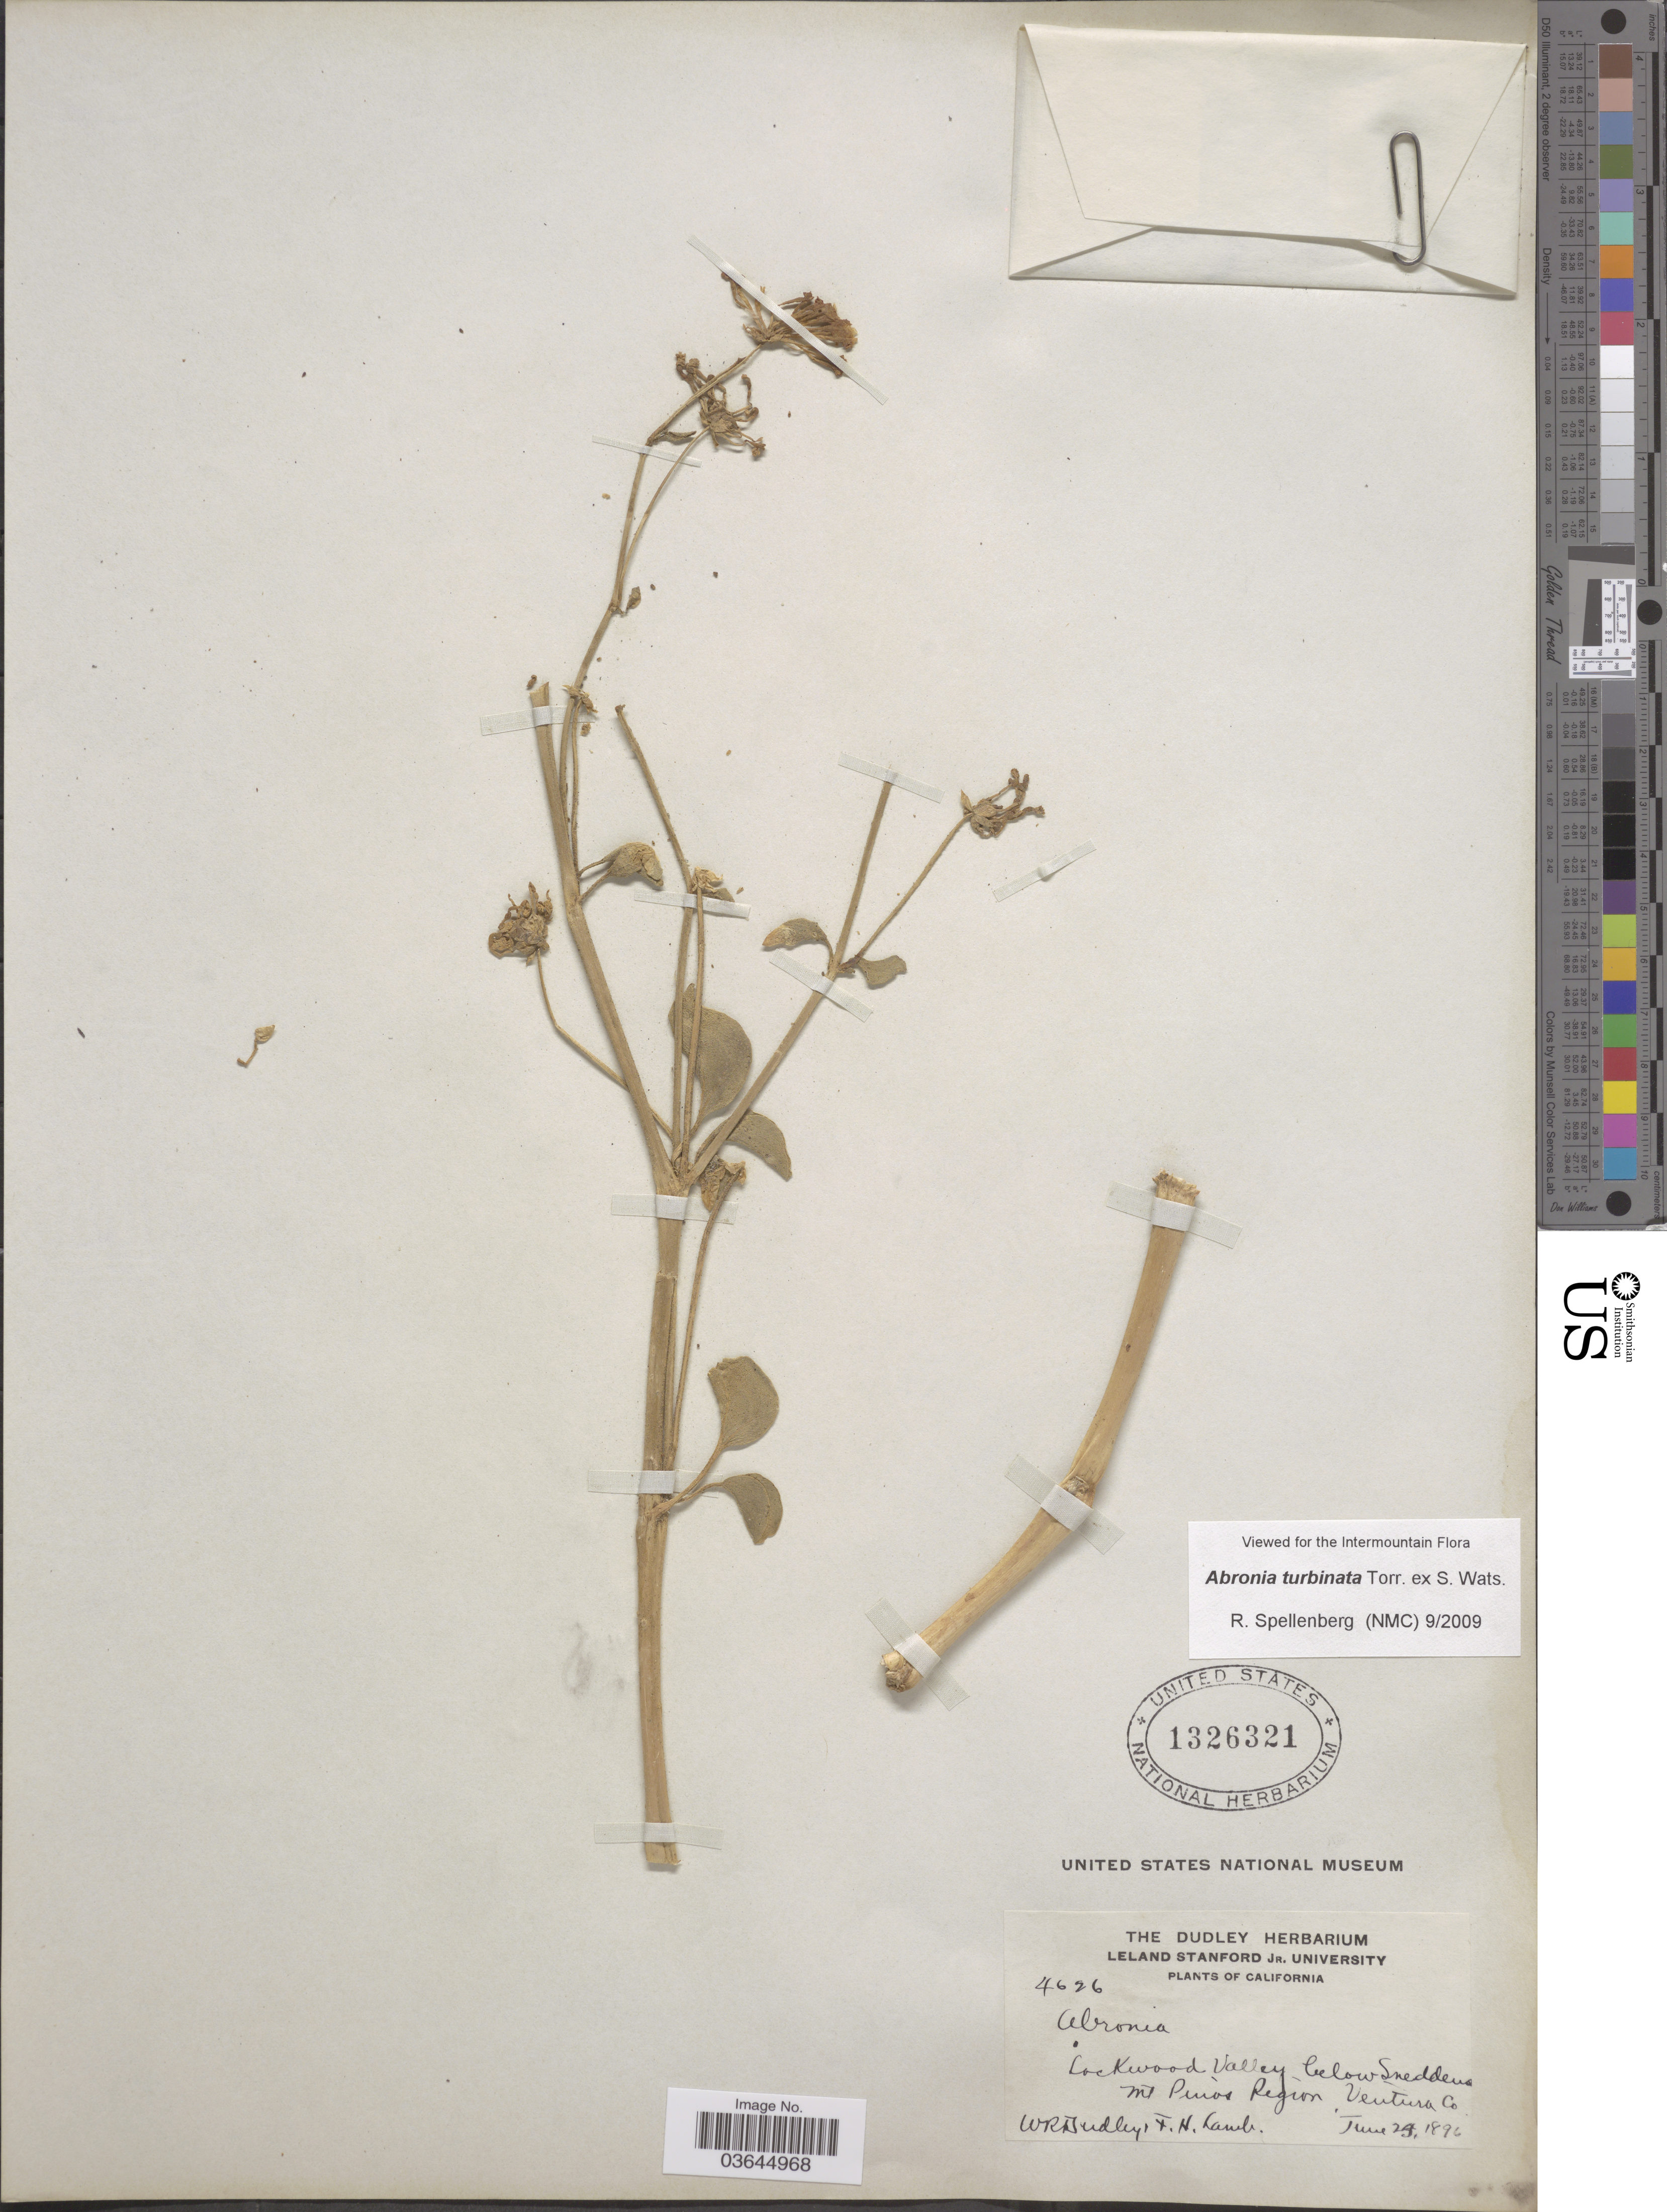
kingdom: Plantae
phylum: Tracheophyta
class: Magnoliopsida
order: Caryophyllales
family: Nyctaginaceae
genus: Abronia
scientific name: Abronia turbinata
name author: Torr. ex S. Watson in C. King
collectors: W. Dudley & F. H. Lamb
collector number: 4626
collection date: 1896-06-24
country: United States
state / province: California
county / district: Ventura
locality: Lockwood Valley, below Sneddens Mt Pinos Region, Ventura Co.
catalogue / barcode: US 1326321